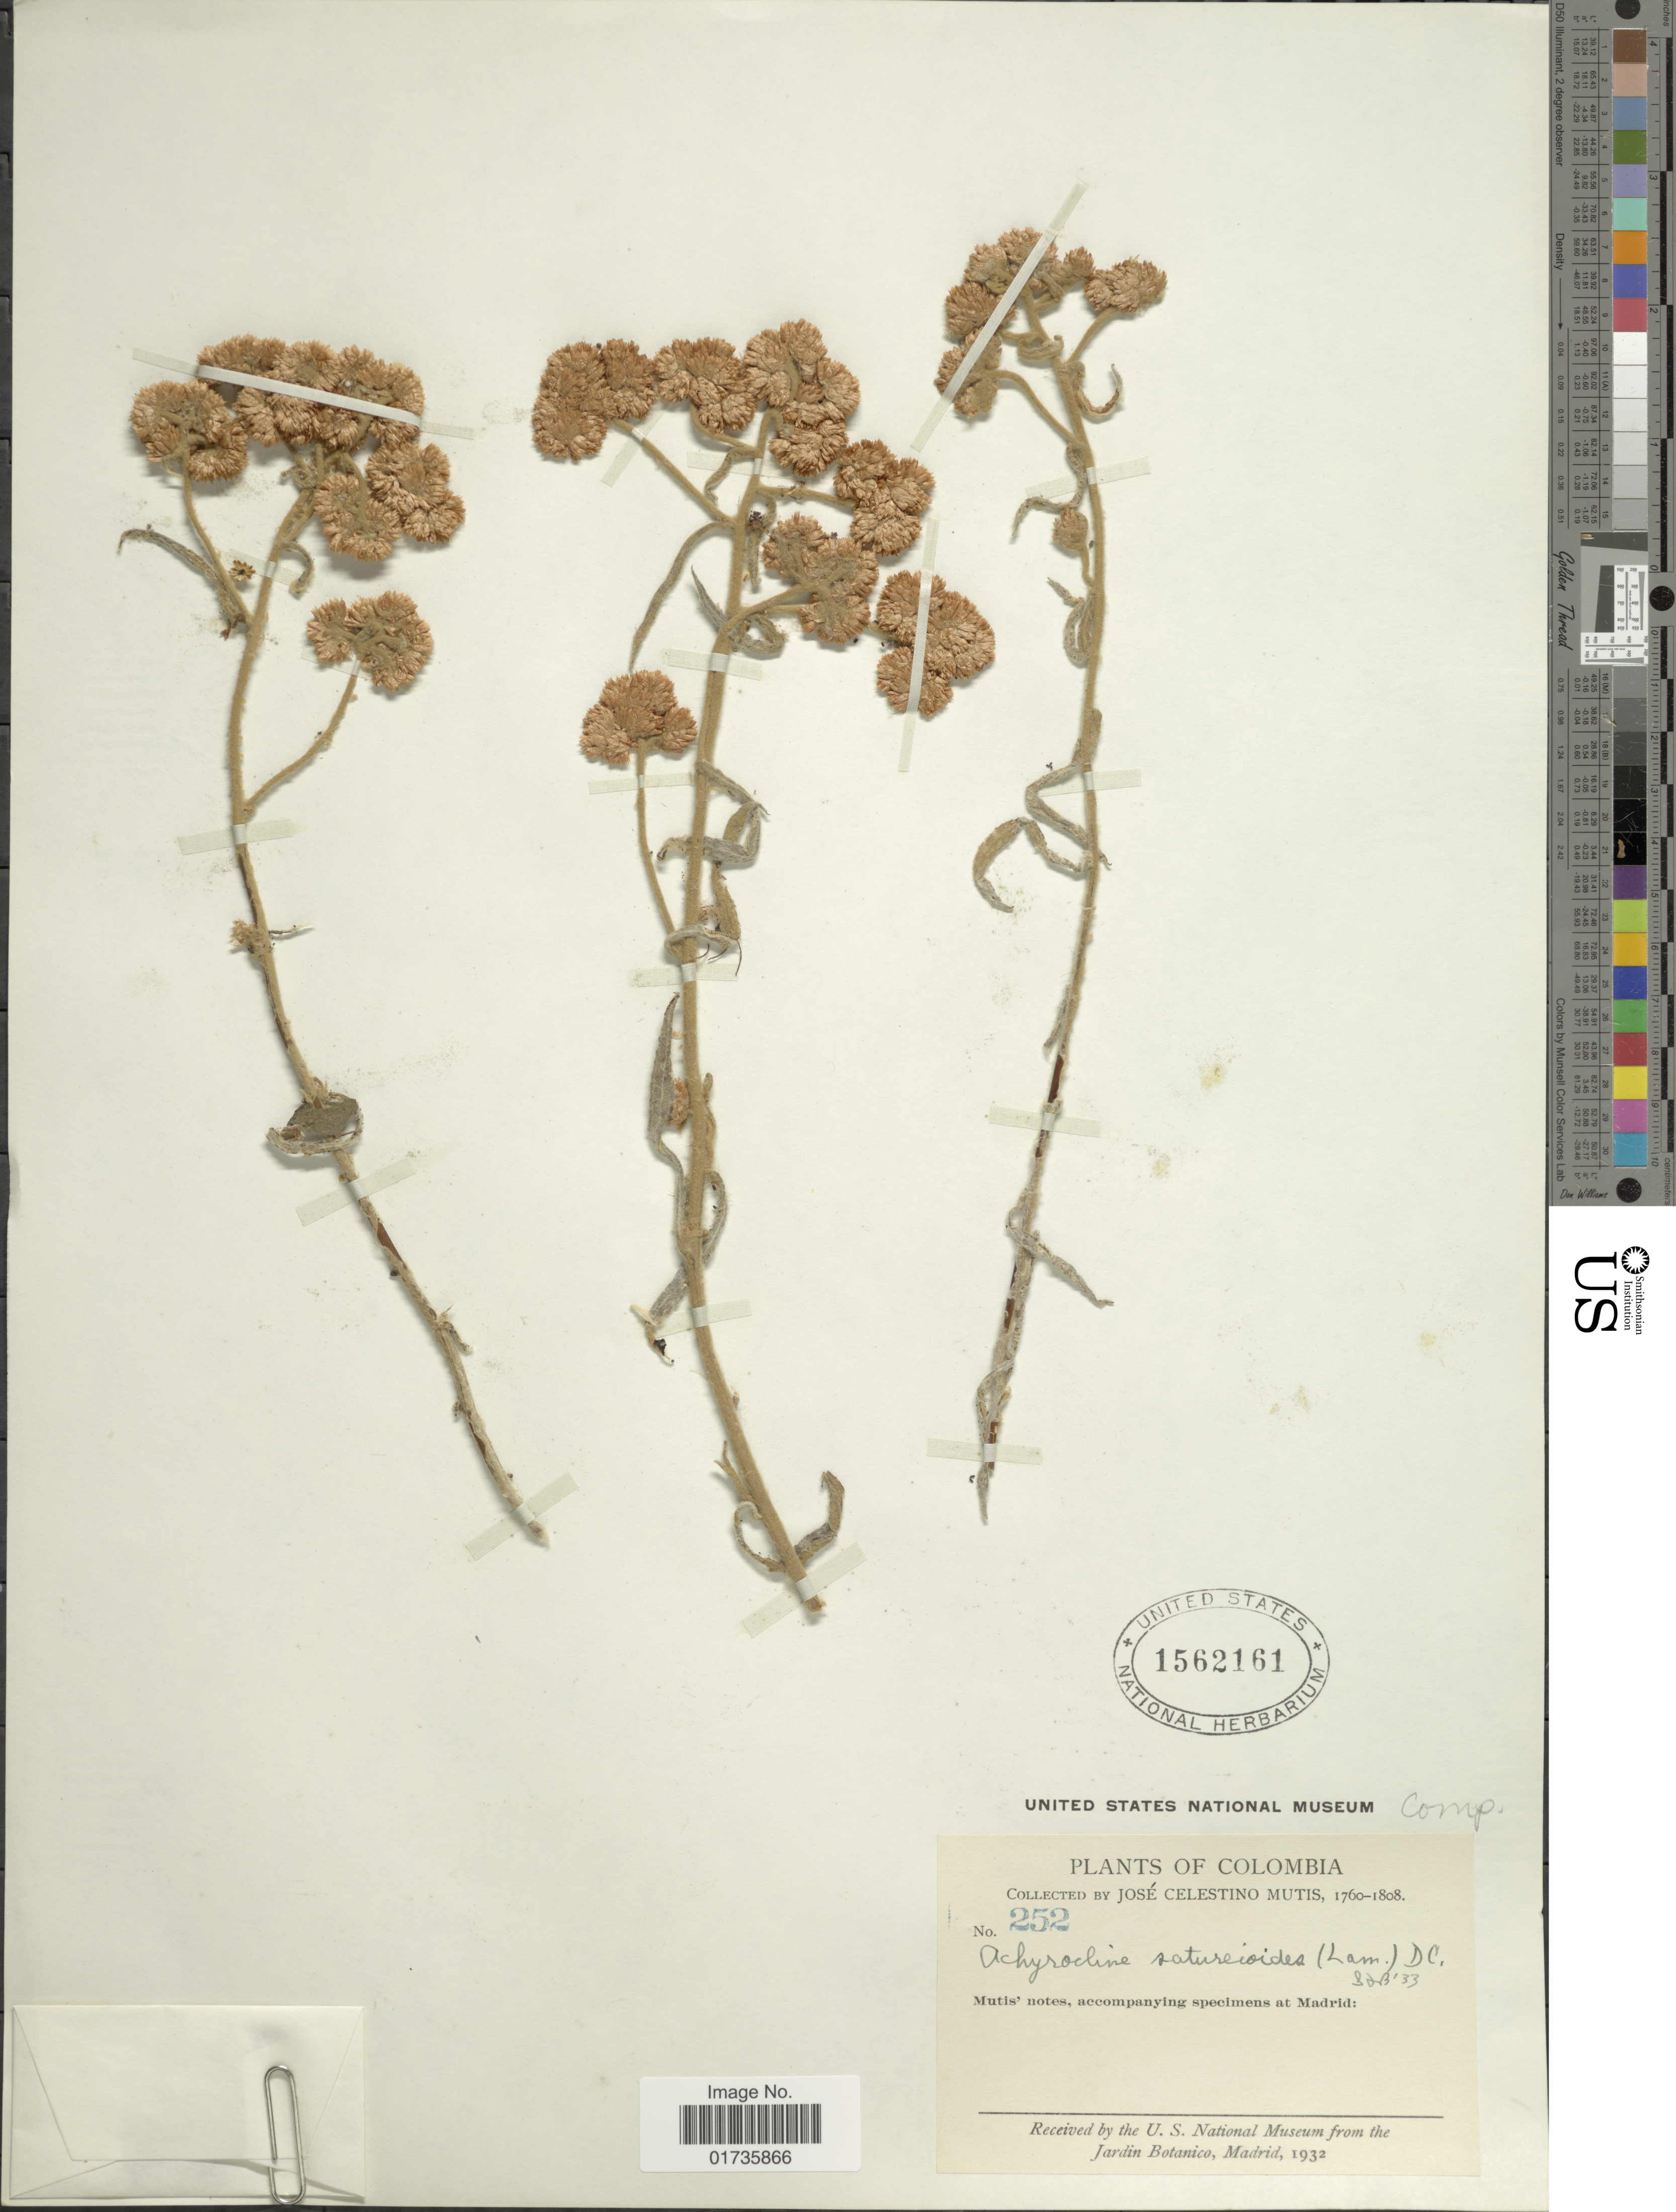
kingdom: Plantae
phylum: Tracheophyta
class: Magnoliopsida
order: Asterales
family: Asteraceae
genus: Achyrocline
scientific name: Achyrocline satureioides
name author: (Lam.) DC.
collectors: J. C. B. Mutis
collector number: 252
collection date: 1760/1808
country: Colombia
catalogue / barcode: US 1562161